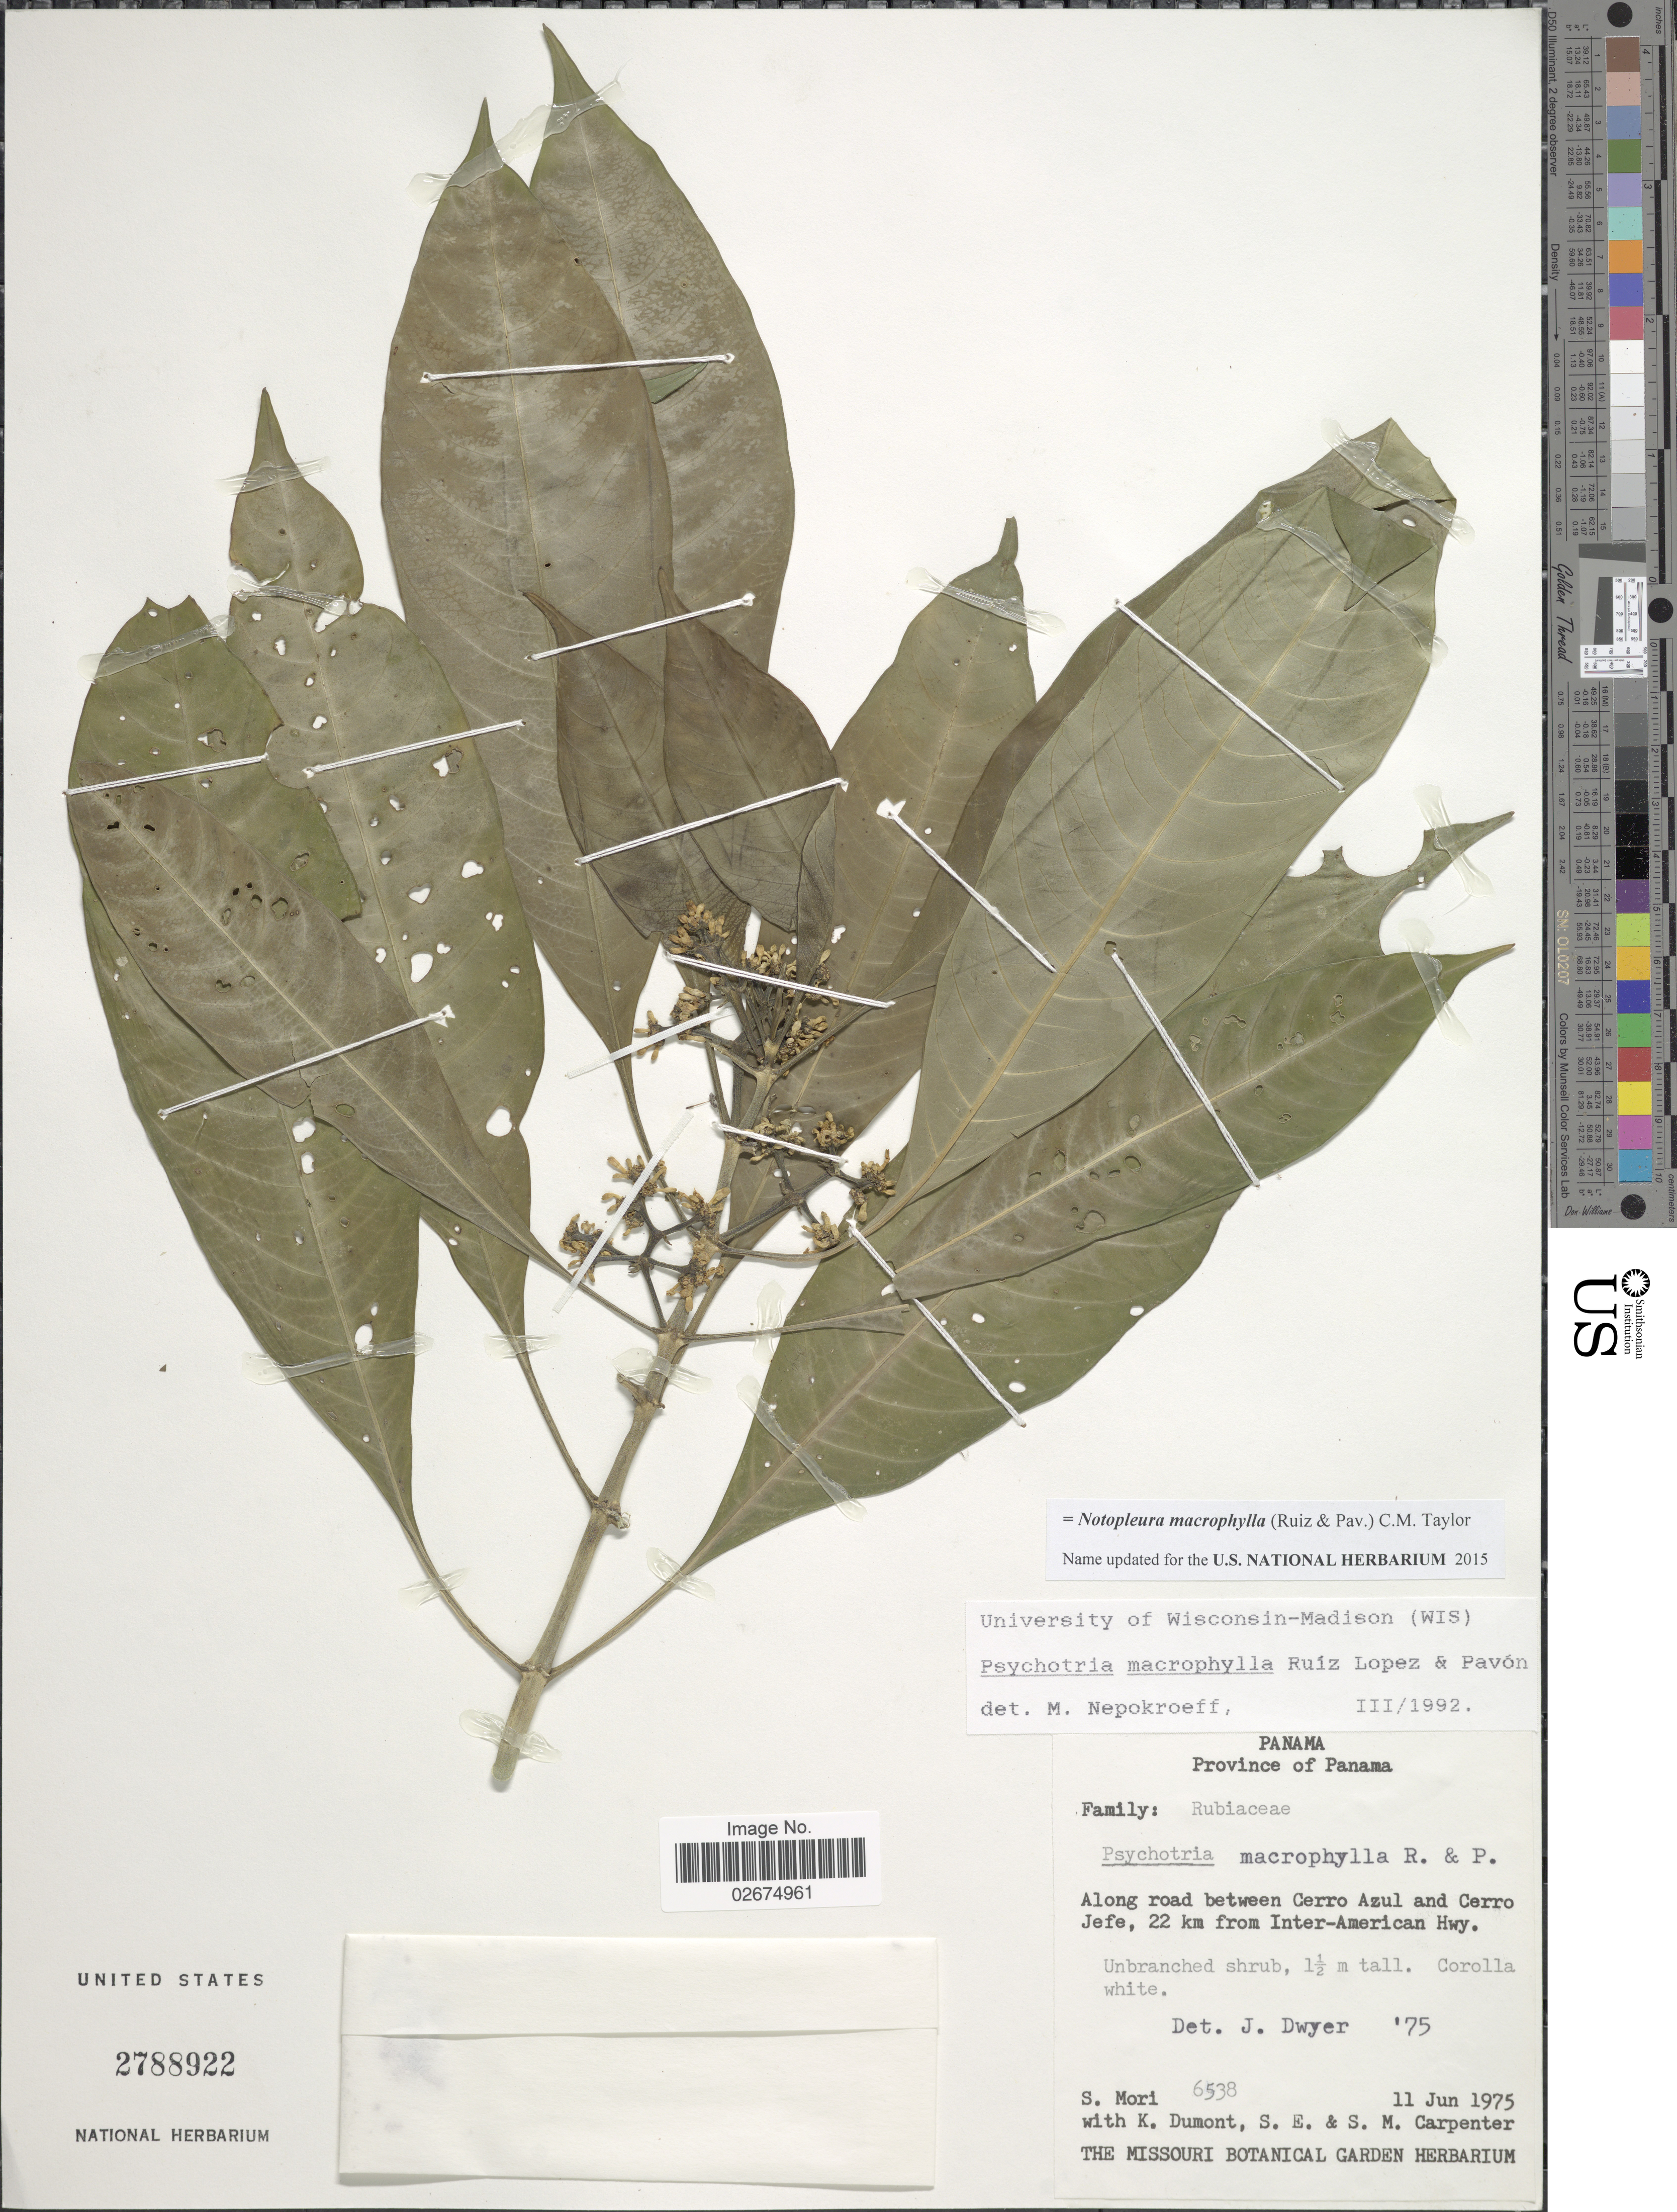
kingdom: Plantae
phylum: Tracheophyta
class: Magnoliopsida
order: Gentianales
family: Rubiaceae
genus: Notopleura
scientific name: Notopleura macrophylla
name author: (Ruiz & Pav.) C.M. Taylor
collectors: S. Mori, K. P. Dumont, S. Carpenter & S. Carpenter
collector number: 6538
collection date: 1975-06-11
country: Panama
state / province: Panamá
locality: Along road between Cerro Azul and Cerro Jefe, 22 km from Inter-American Hwy.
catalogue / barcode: US 2788922